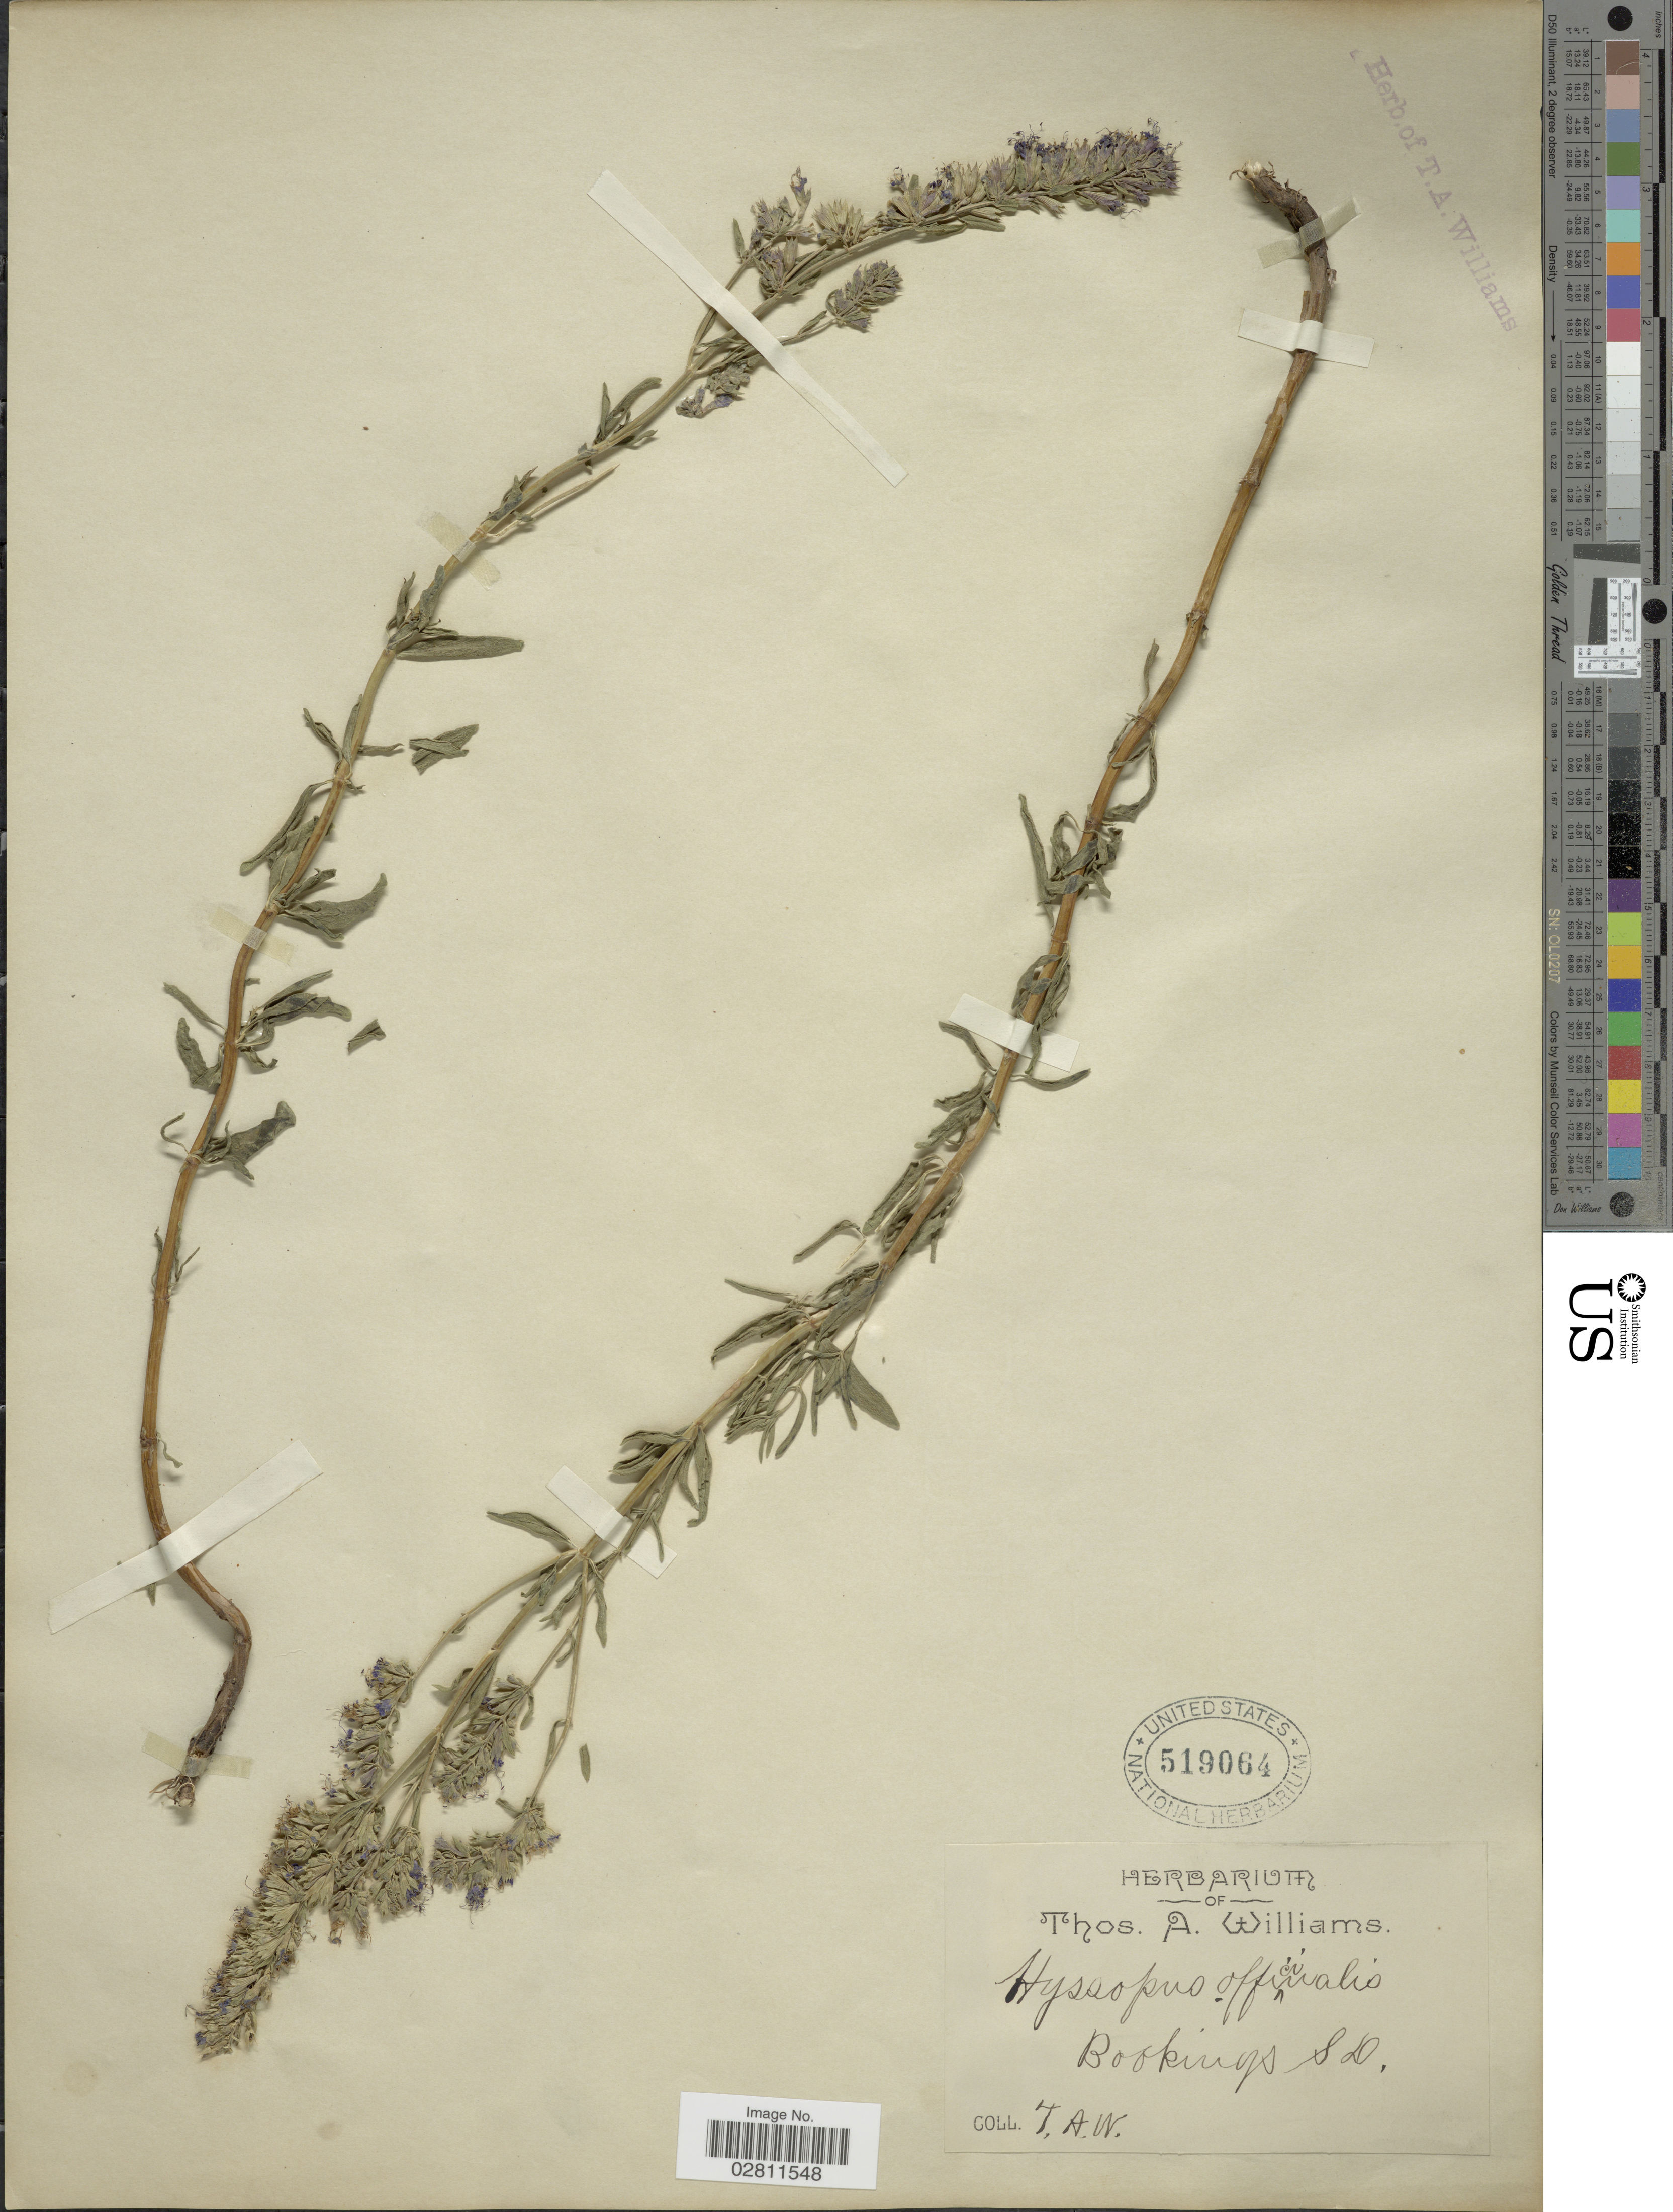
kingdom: Plantae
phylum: Tracheophyta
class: Magnoliopsida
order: Lamiales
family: Lamiaceae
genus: Hyssopus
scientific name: Hyssopus officinalis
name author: L.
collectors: T. A. Williams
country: United States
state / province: South Dakota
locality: Bookings.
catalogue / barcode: US 519064